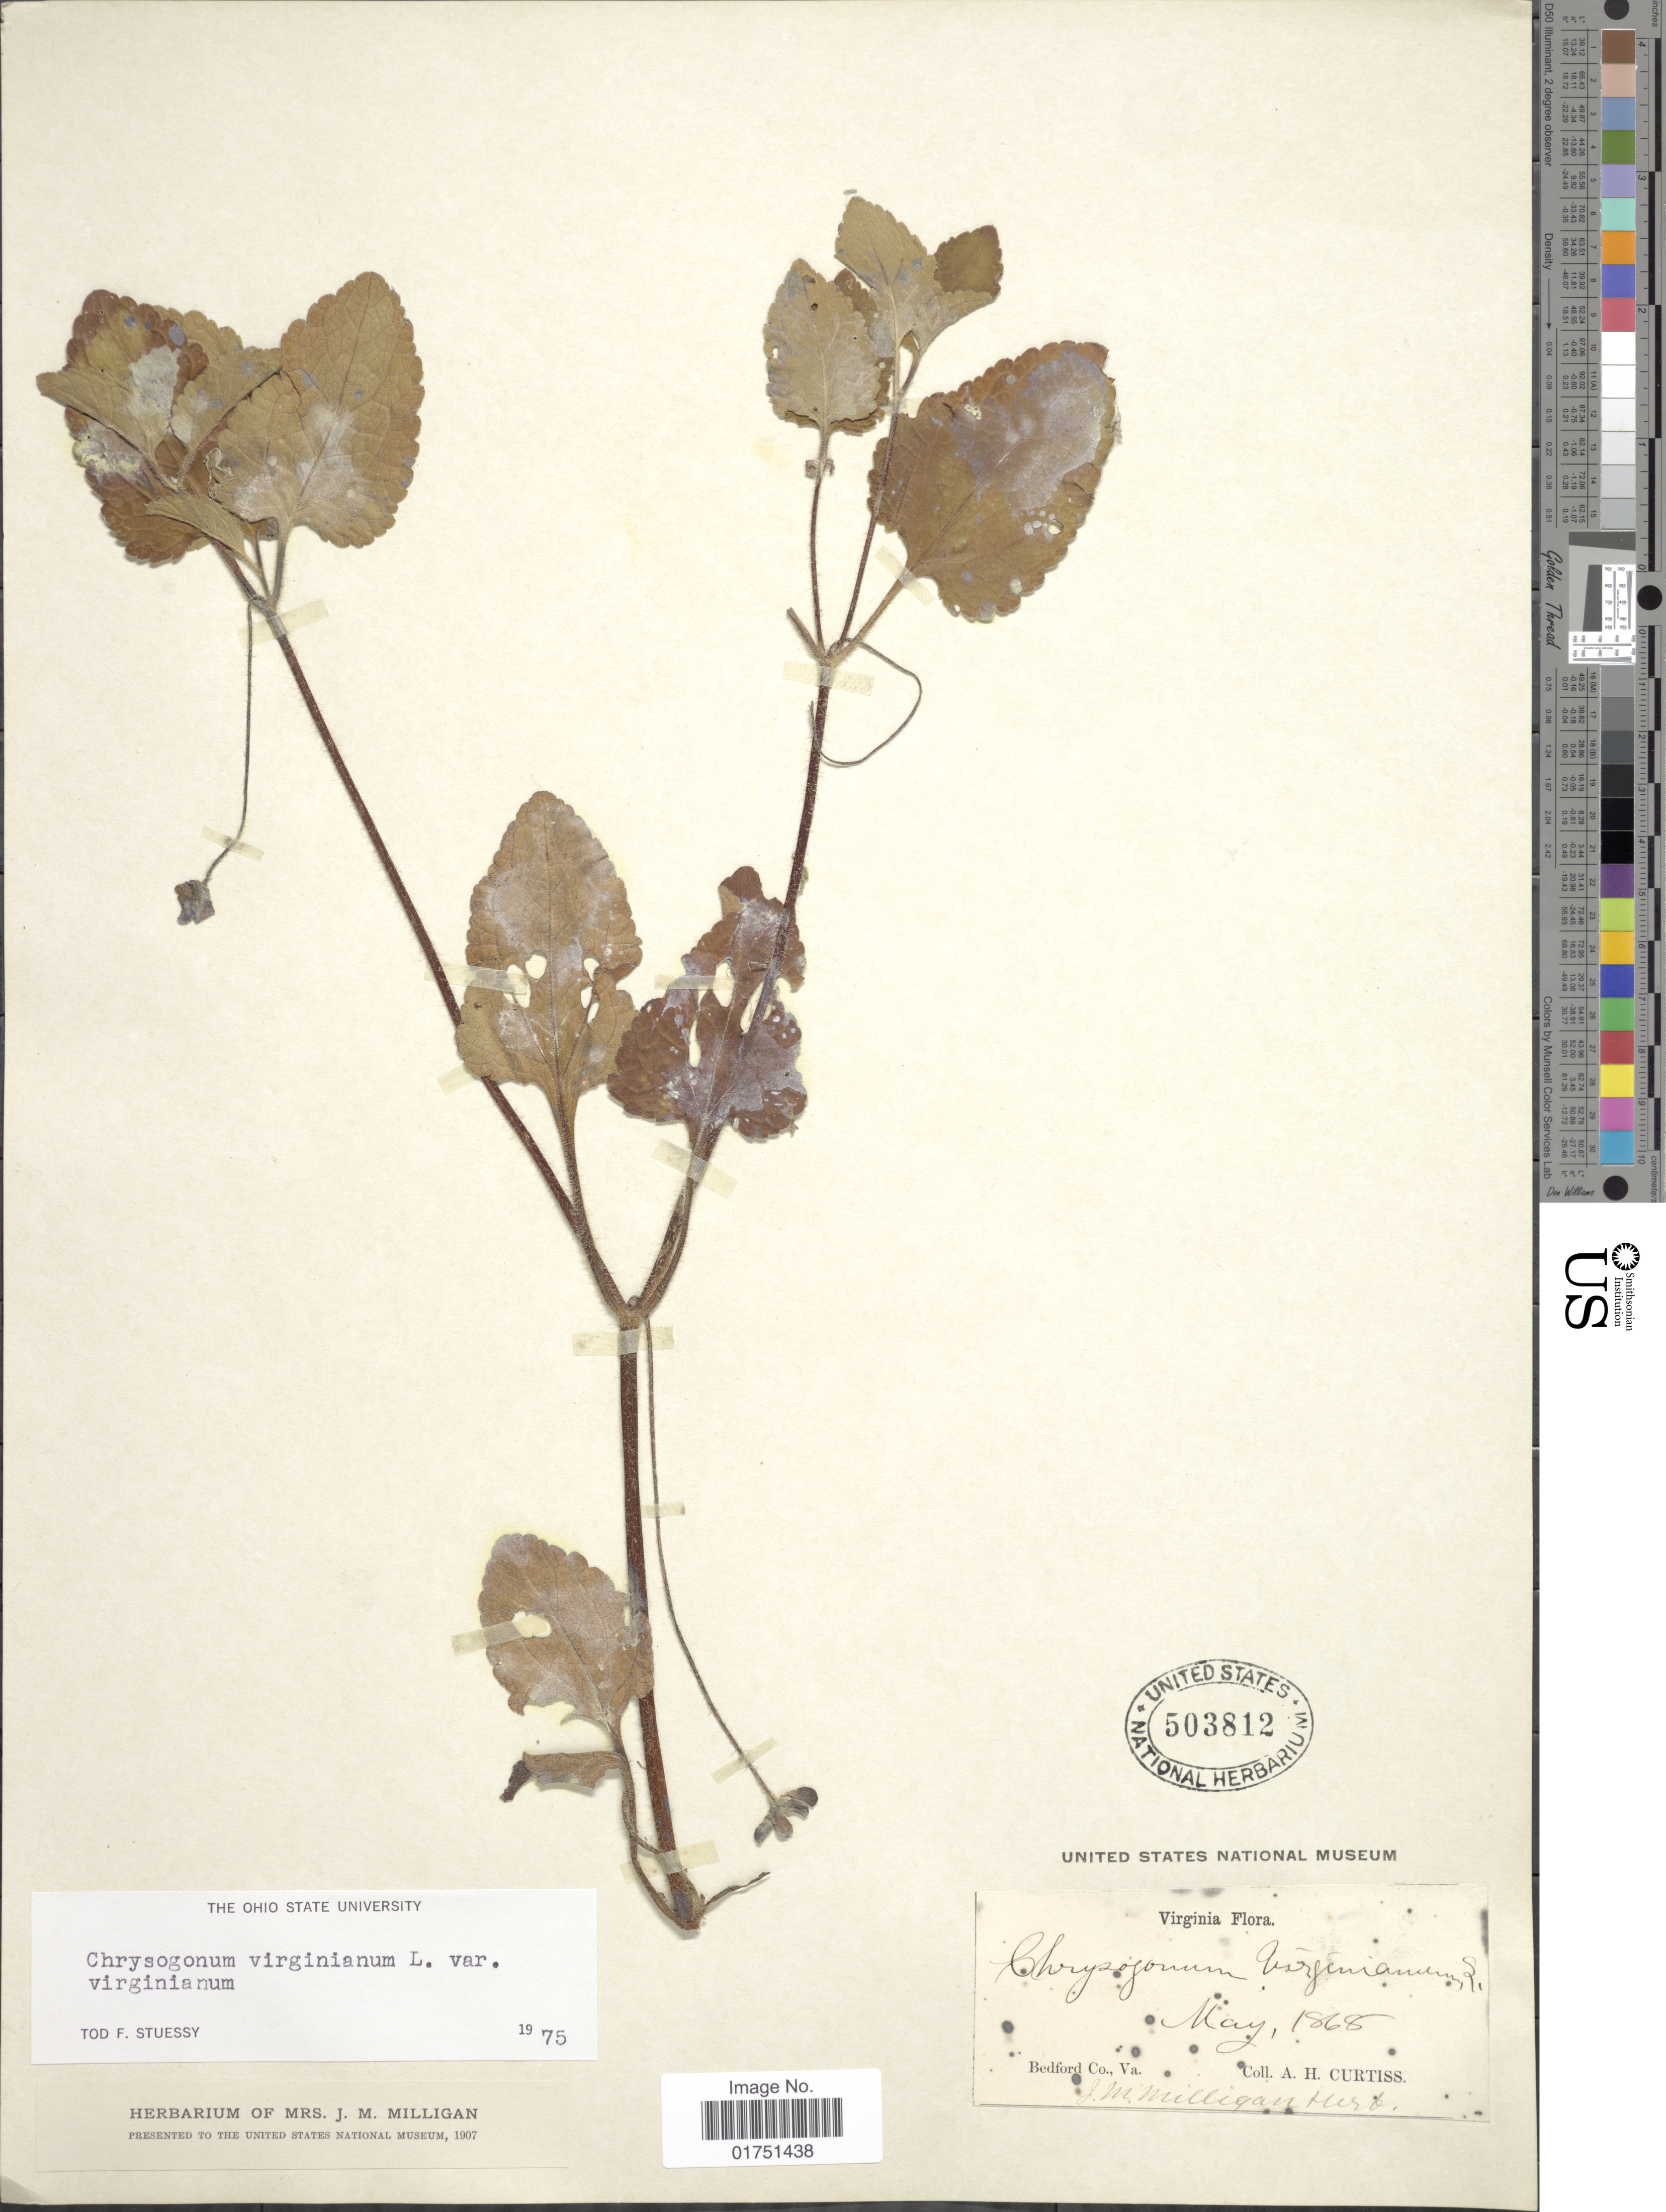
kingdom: Plantae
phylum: Tracheophyta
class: Magnoliopsida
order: Asterales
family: Asteraceae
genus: Chrysogonum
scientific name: Chrysogonum virginianum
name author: L.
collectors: A. H. Curtiss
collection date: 1868-05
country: United States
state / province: Virginia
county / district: Bedford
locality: Bedford Co., Va.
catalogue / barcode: US 503812